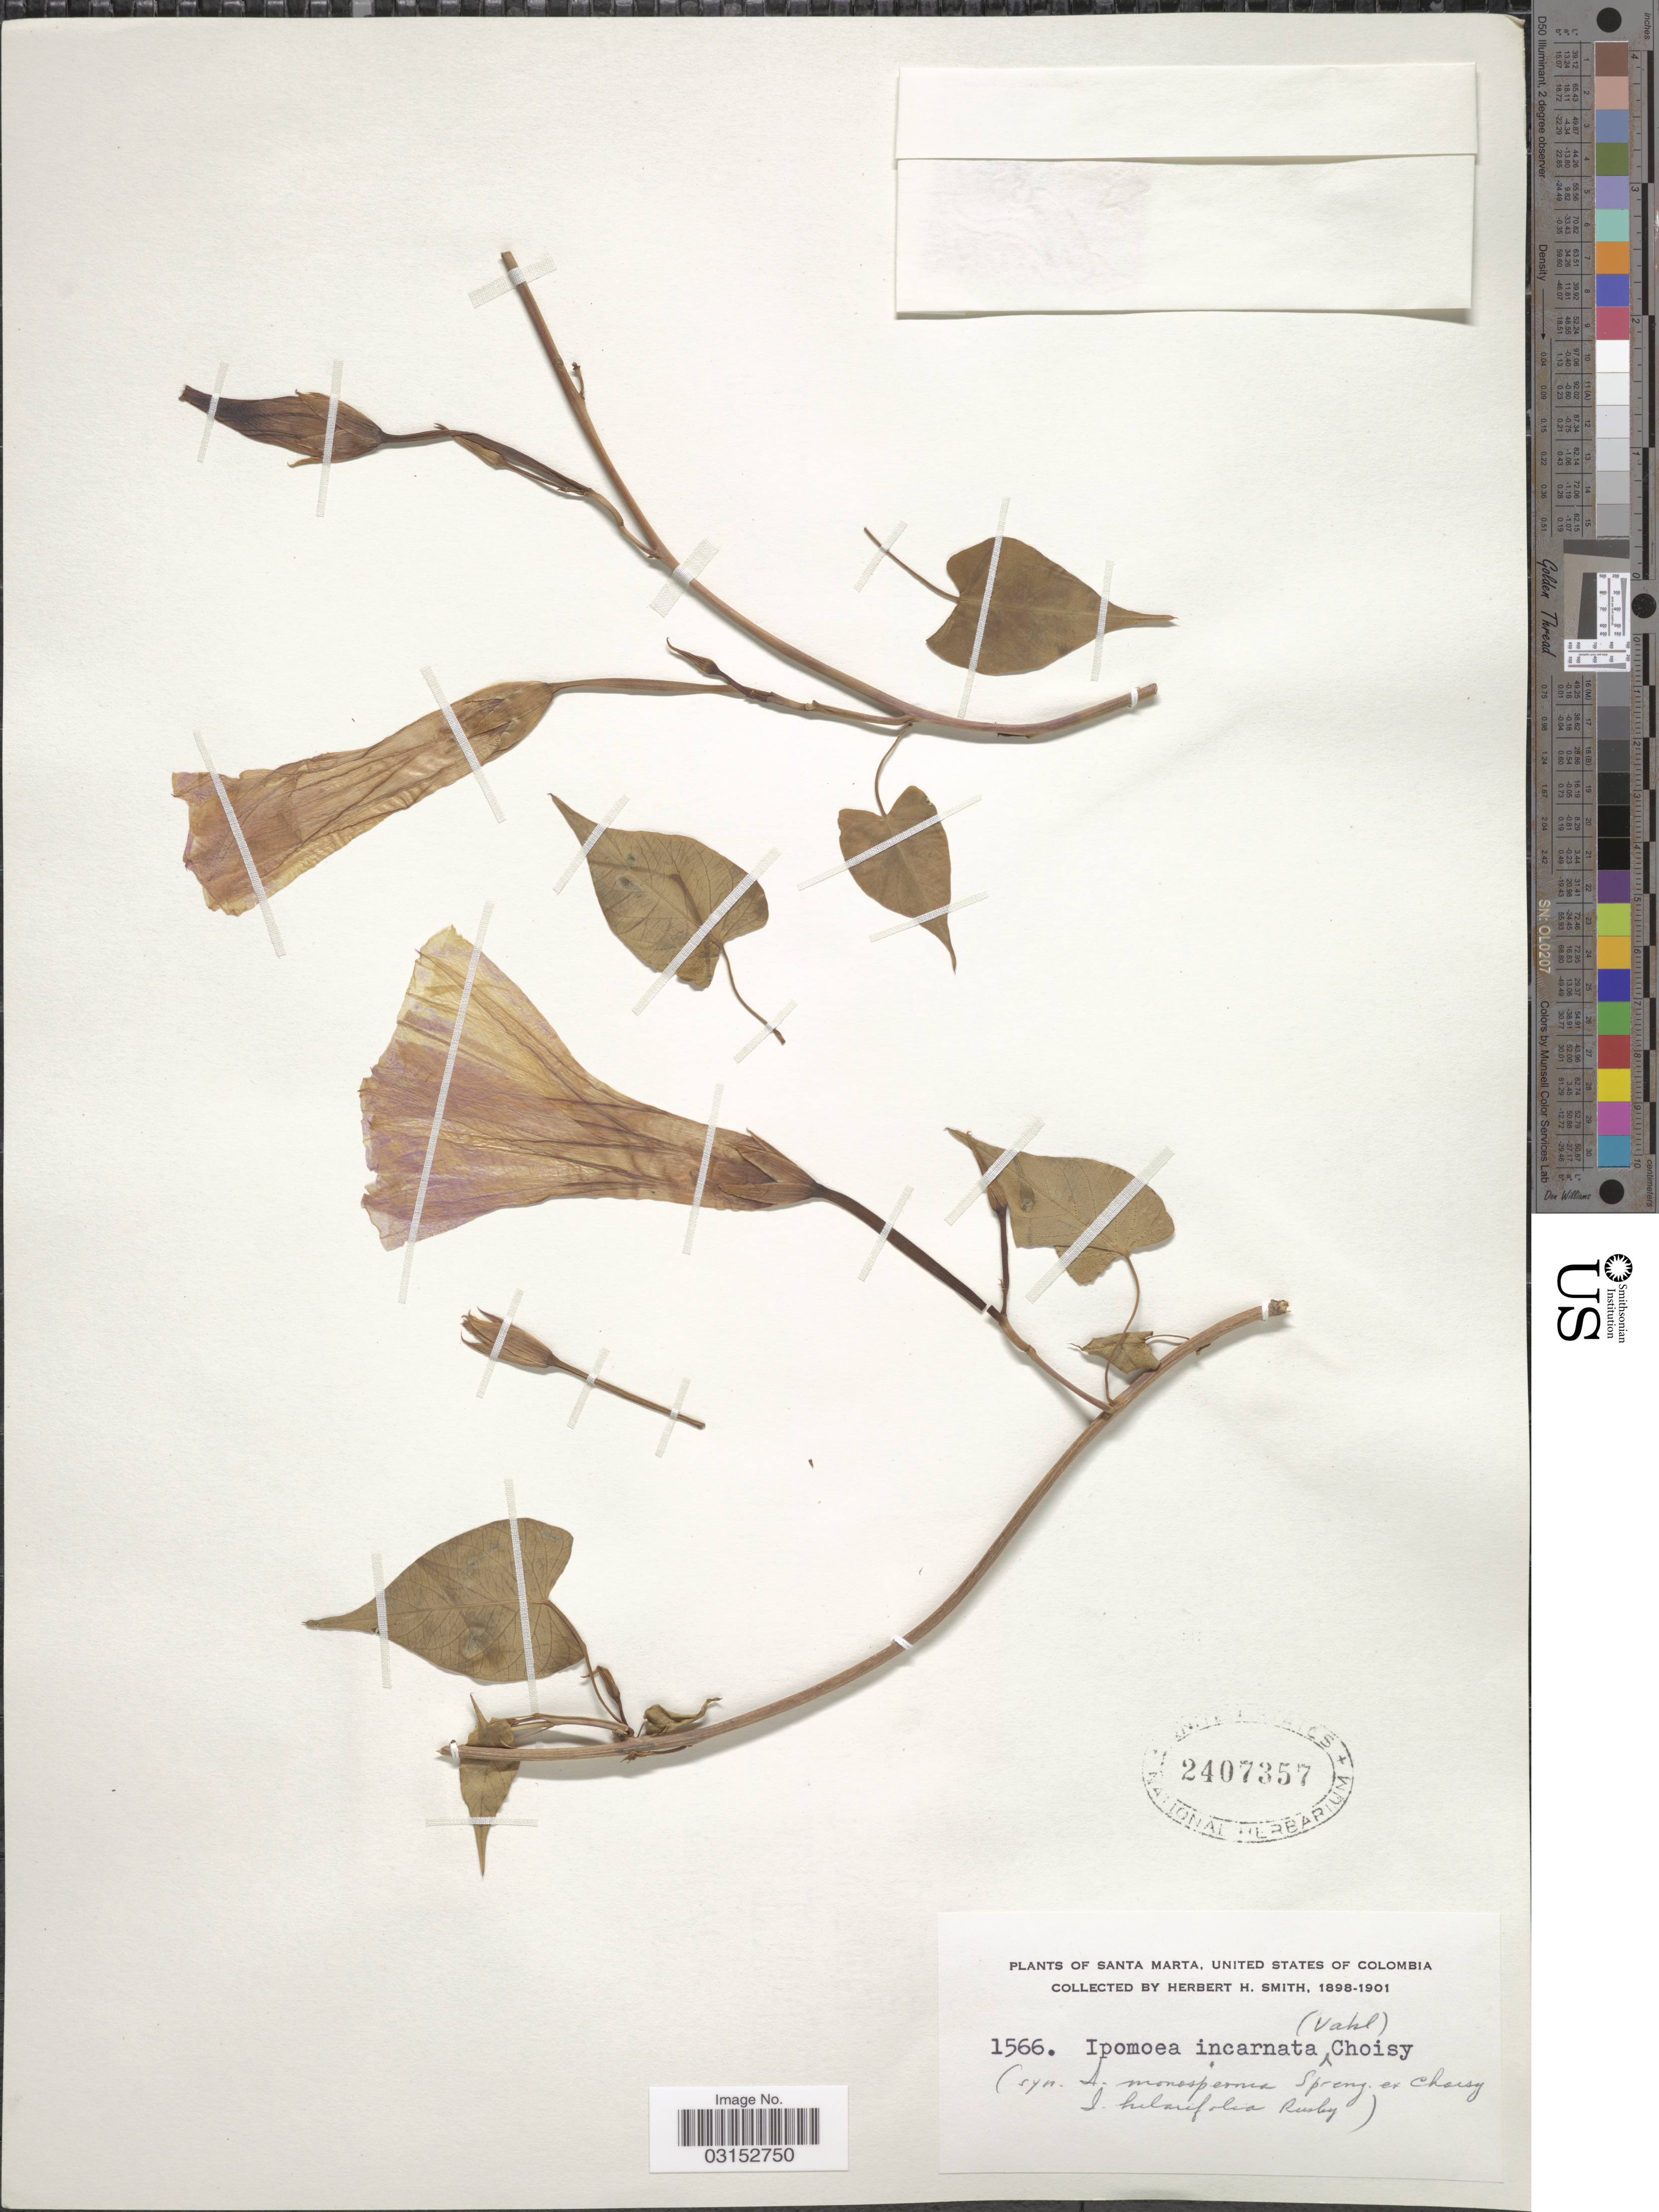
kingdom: Plantae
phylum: Tracheophyta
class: Magnoliopsida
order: Solanales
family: Convolvulaceae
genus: Ipomoea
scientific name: Ipomoea incarnata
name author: (Vahl) Choisy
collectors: Herbert H. Smith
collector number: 1566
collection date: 1898/1901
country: Colombia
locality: Santa Marta.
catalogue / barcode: US 2407357